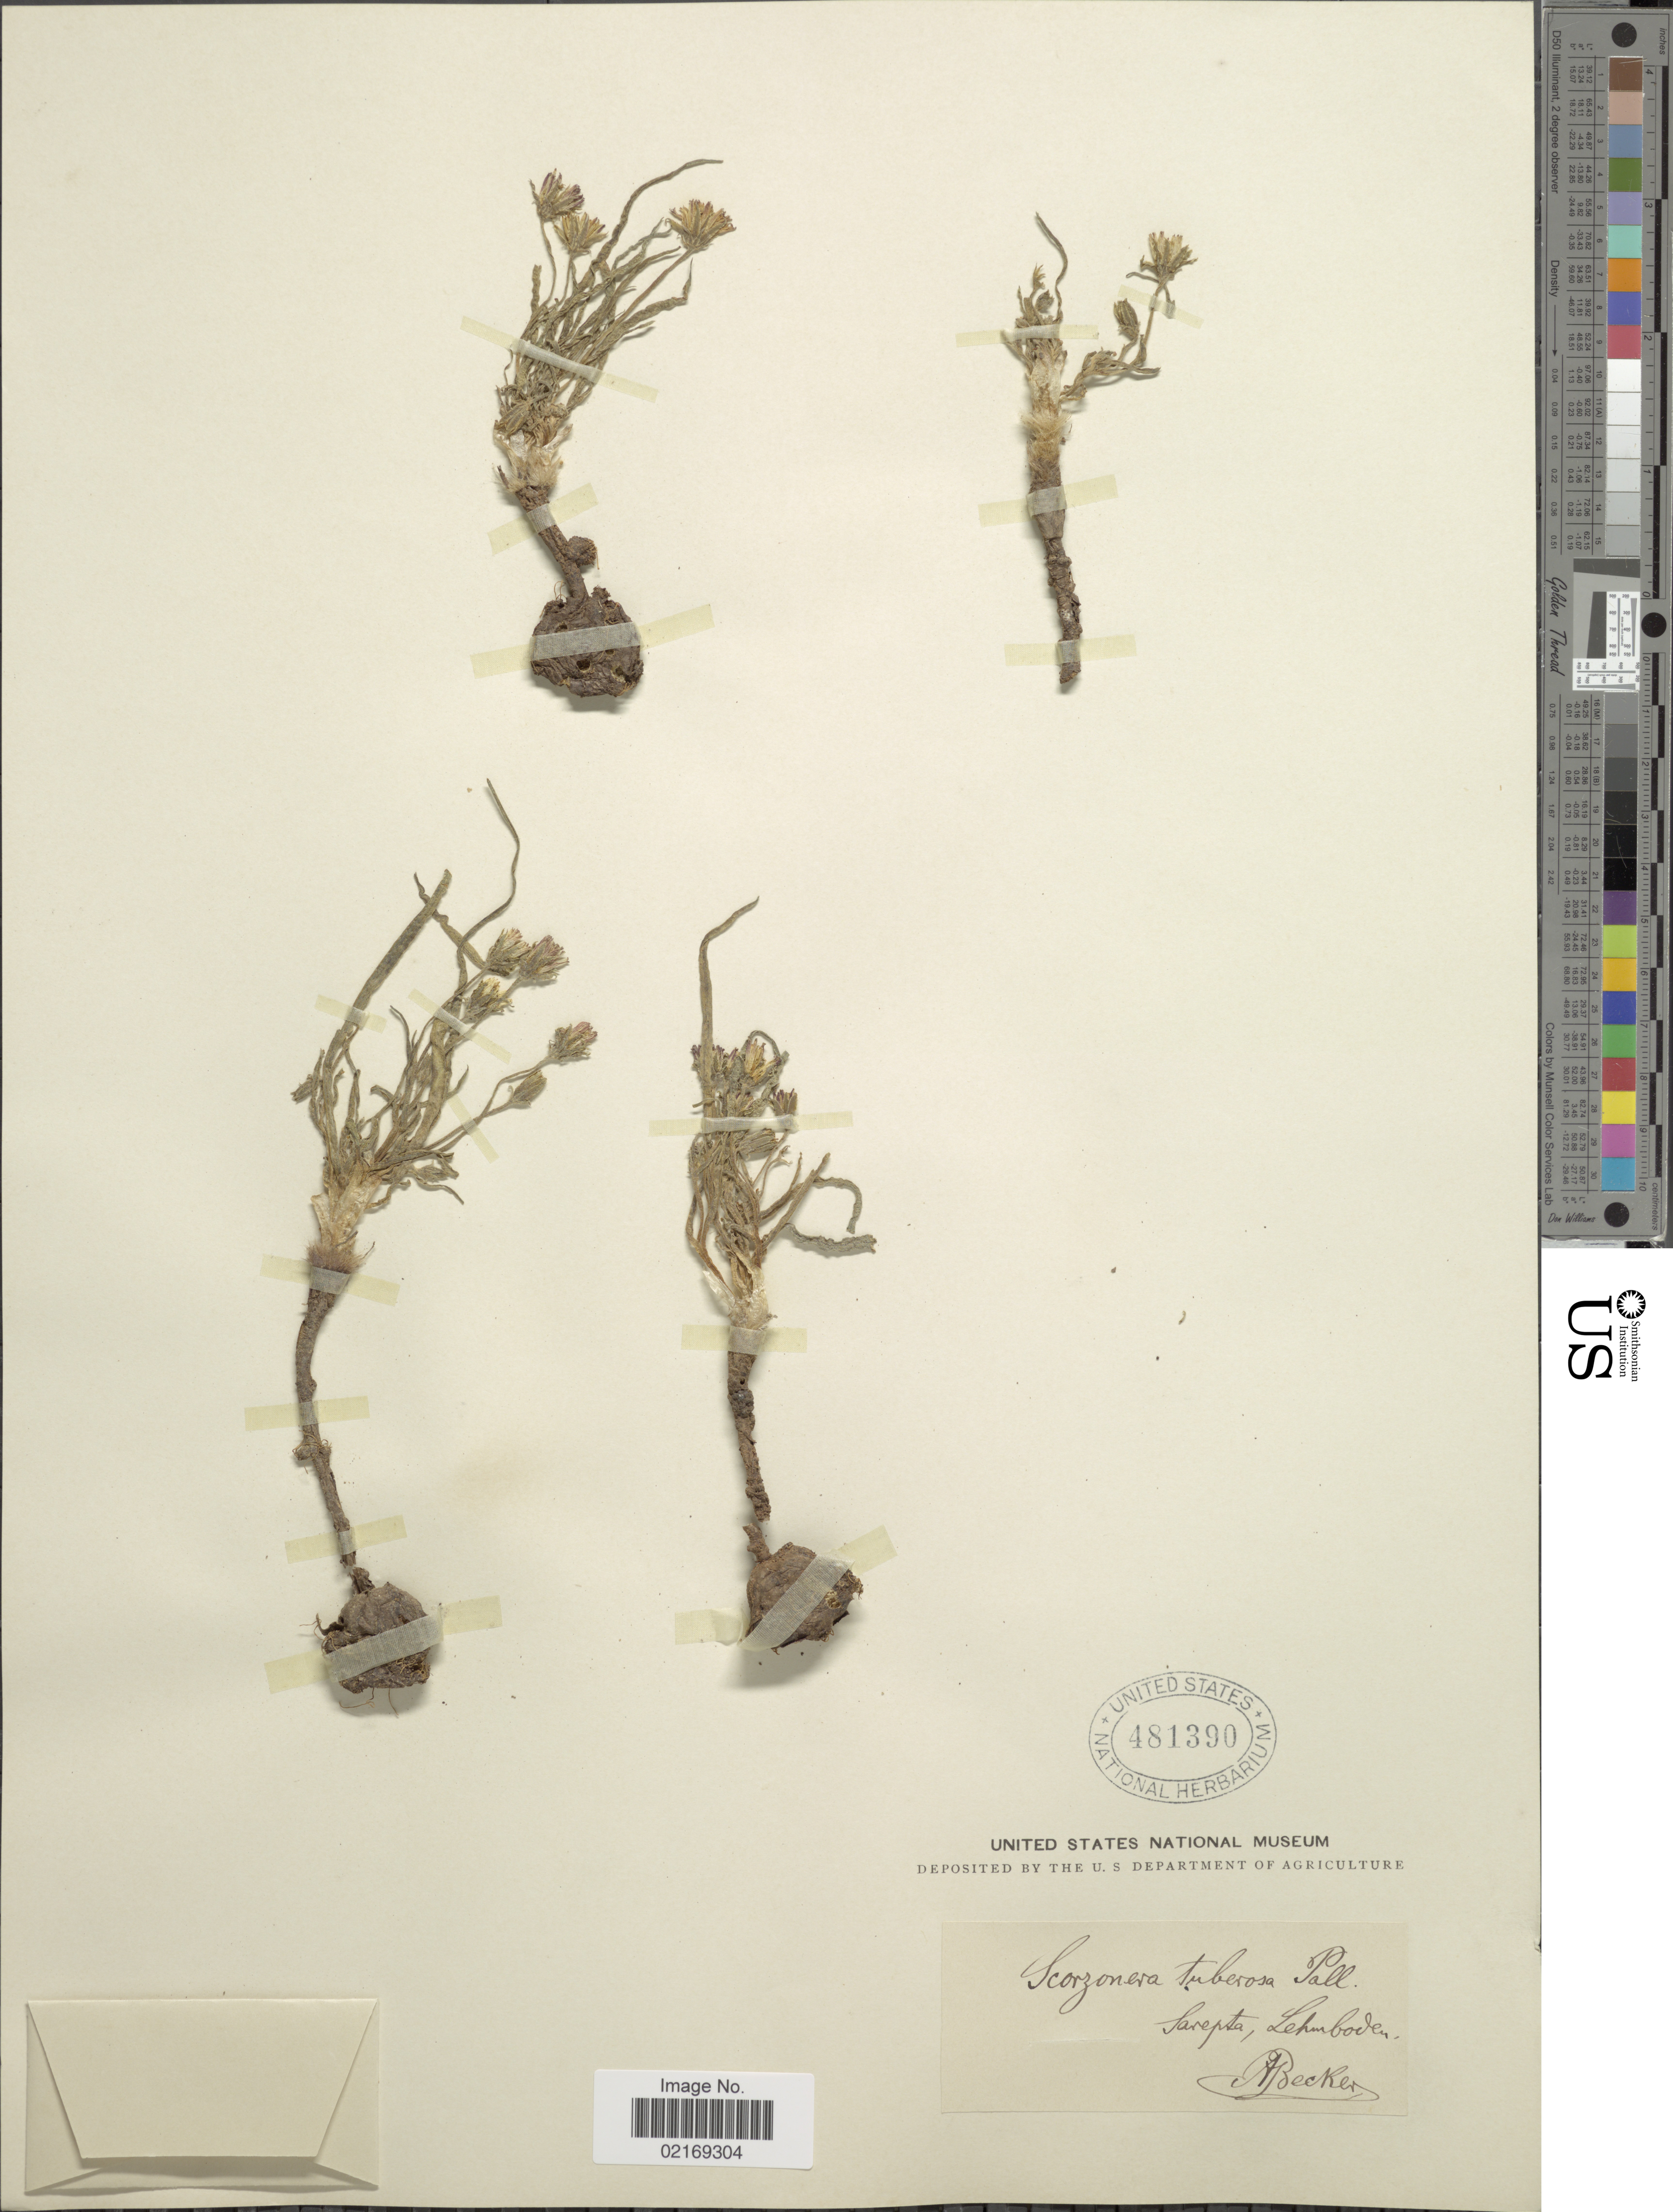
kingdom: Plantae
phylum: Tracheophyta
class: Magnoliopsida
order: Asterales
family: Asteraceae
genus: Scorzonera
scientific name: Scorzonera tuberosa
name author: Pall.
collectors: A. Becker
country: Russian Federation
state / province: Volgograd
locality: Sarepta, Lehmboden.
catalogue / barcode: US 481390